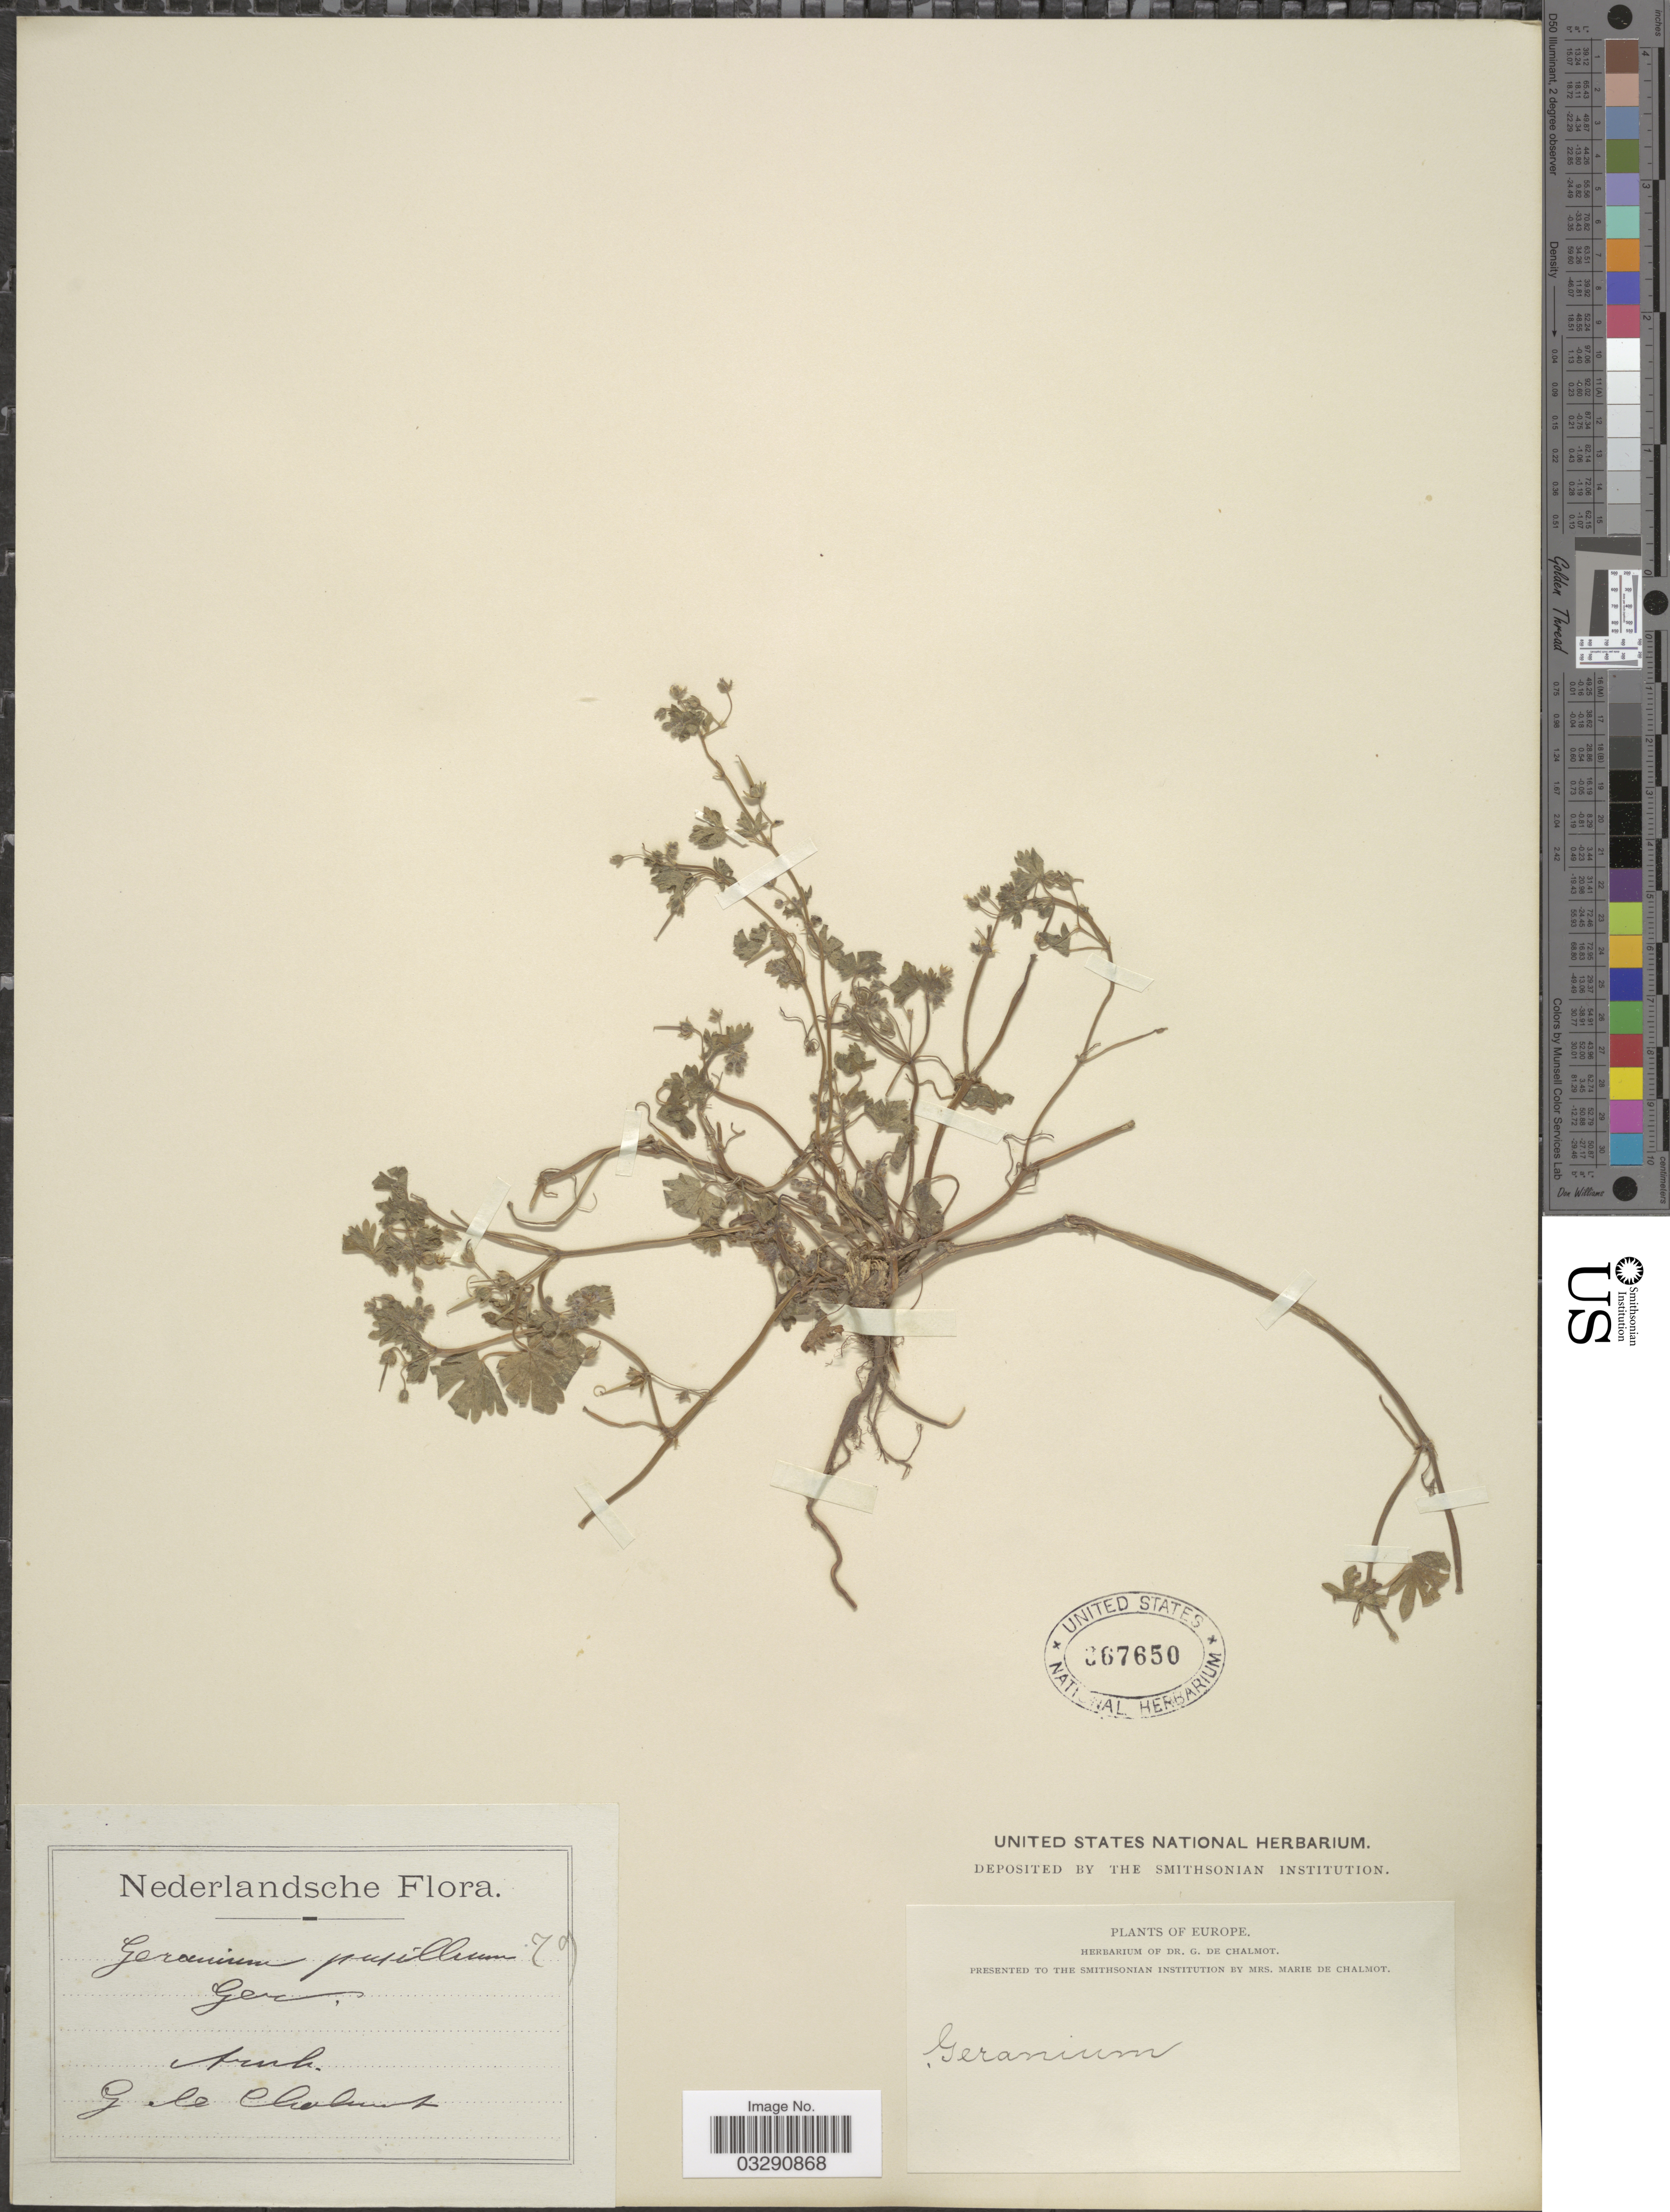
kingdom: Plantae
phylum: Tracheophyta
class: Magnoliopsida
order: Geraniales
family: Geraniaceae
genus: Geranium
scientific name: Geranium pusillum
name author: L.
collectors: G. de Chalmot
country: Netherlands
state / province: Gelderland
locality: Arnh.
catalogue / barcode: US 367650